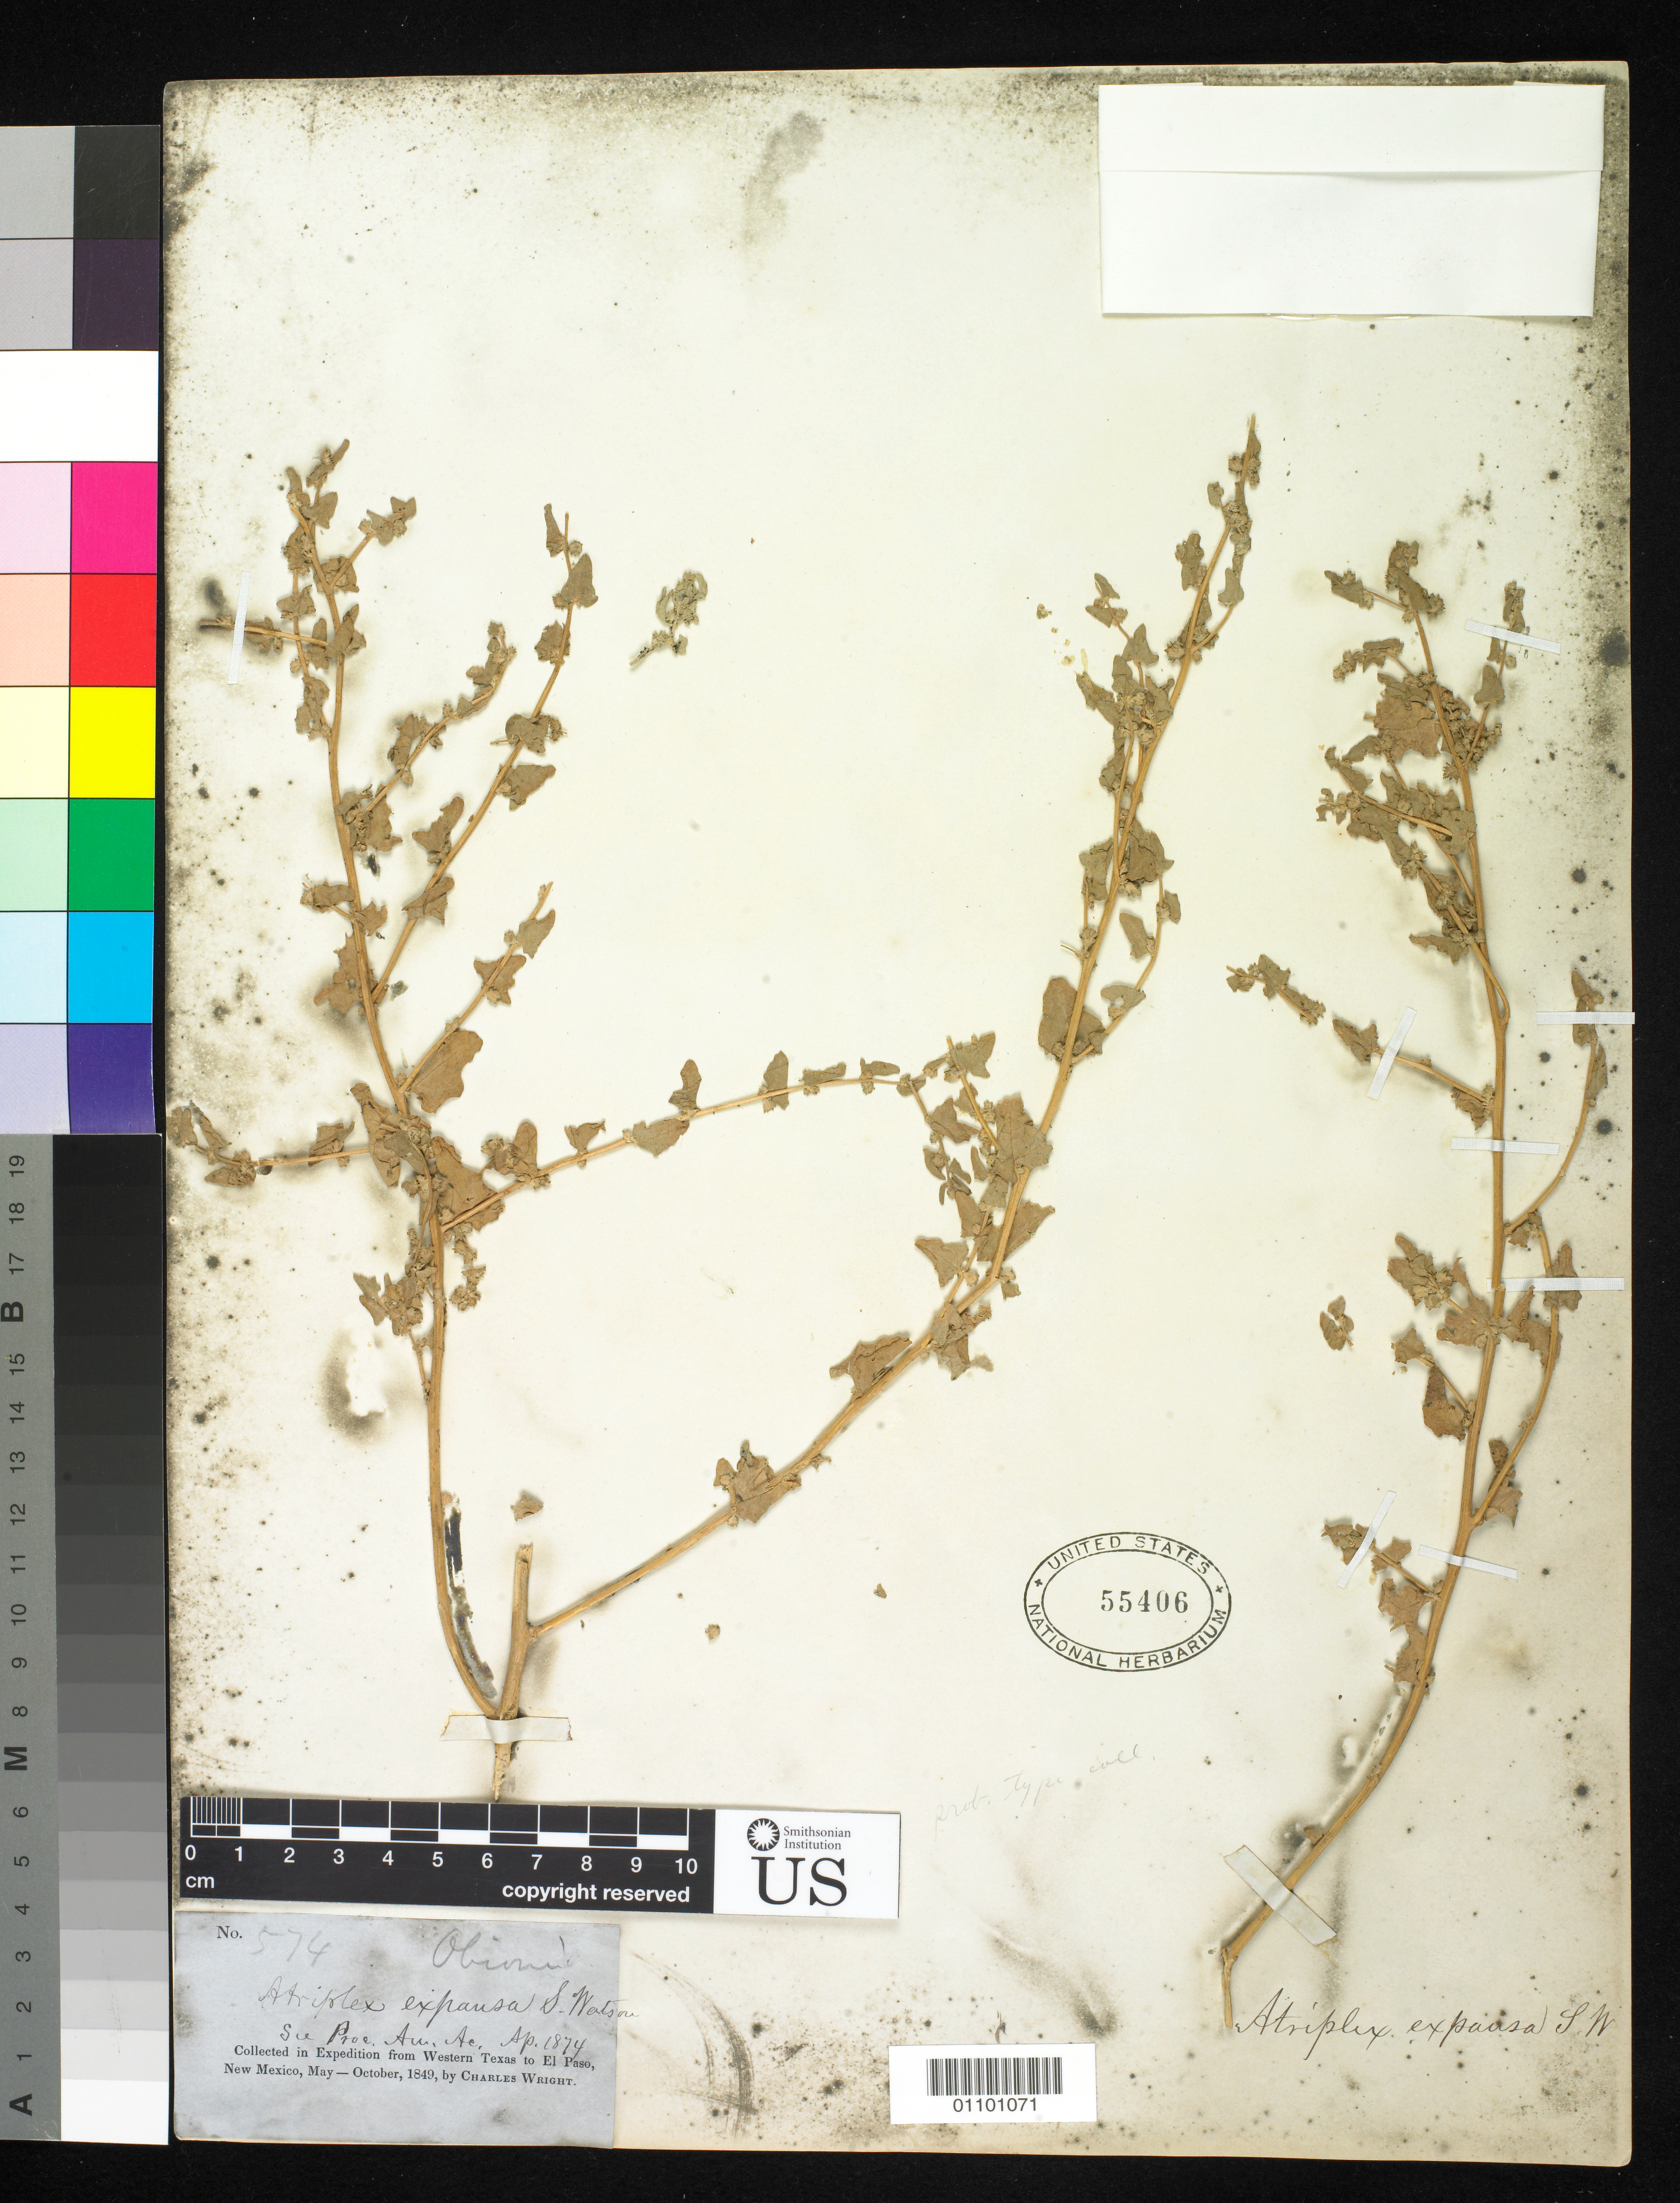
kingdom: Plantae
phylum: Tracheophyta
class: Magnoliopsida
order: Caryophyllales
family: Amaranthaceae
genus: Atriplex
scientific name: Atriplex expansa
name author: S. Watson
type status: Syntype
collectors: C. Wright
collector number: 574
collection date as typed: May 1849 to -- Oct 1849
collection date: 1849-05/1849-10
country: United States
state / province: New Mexico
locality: Western Texas to El Paso.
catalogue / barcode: US 55406